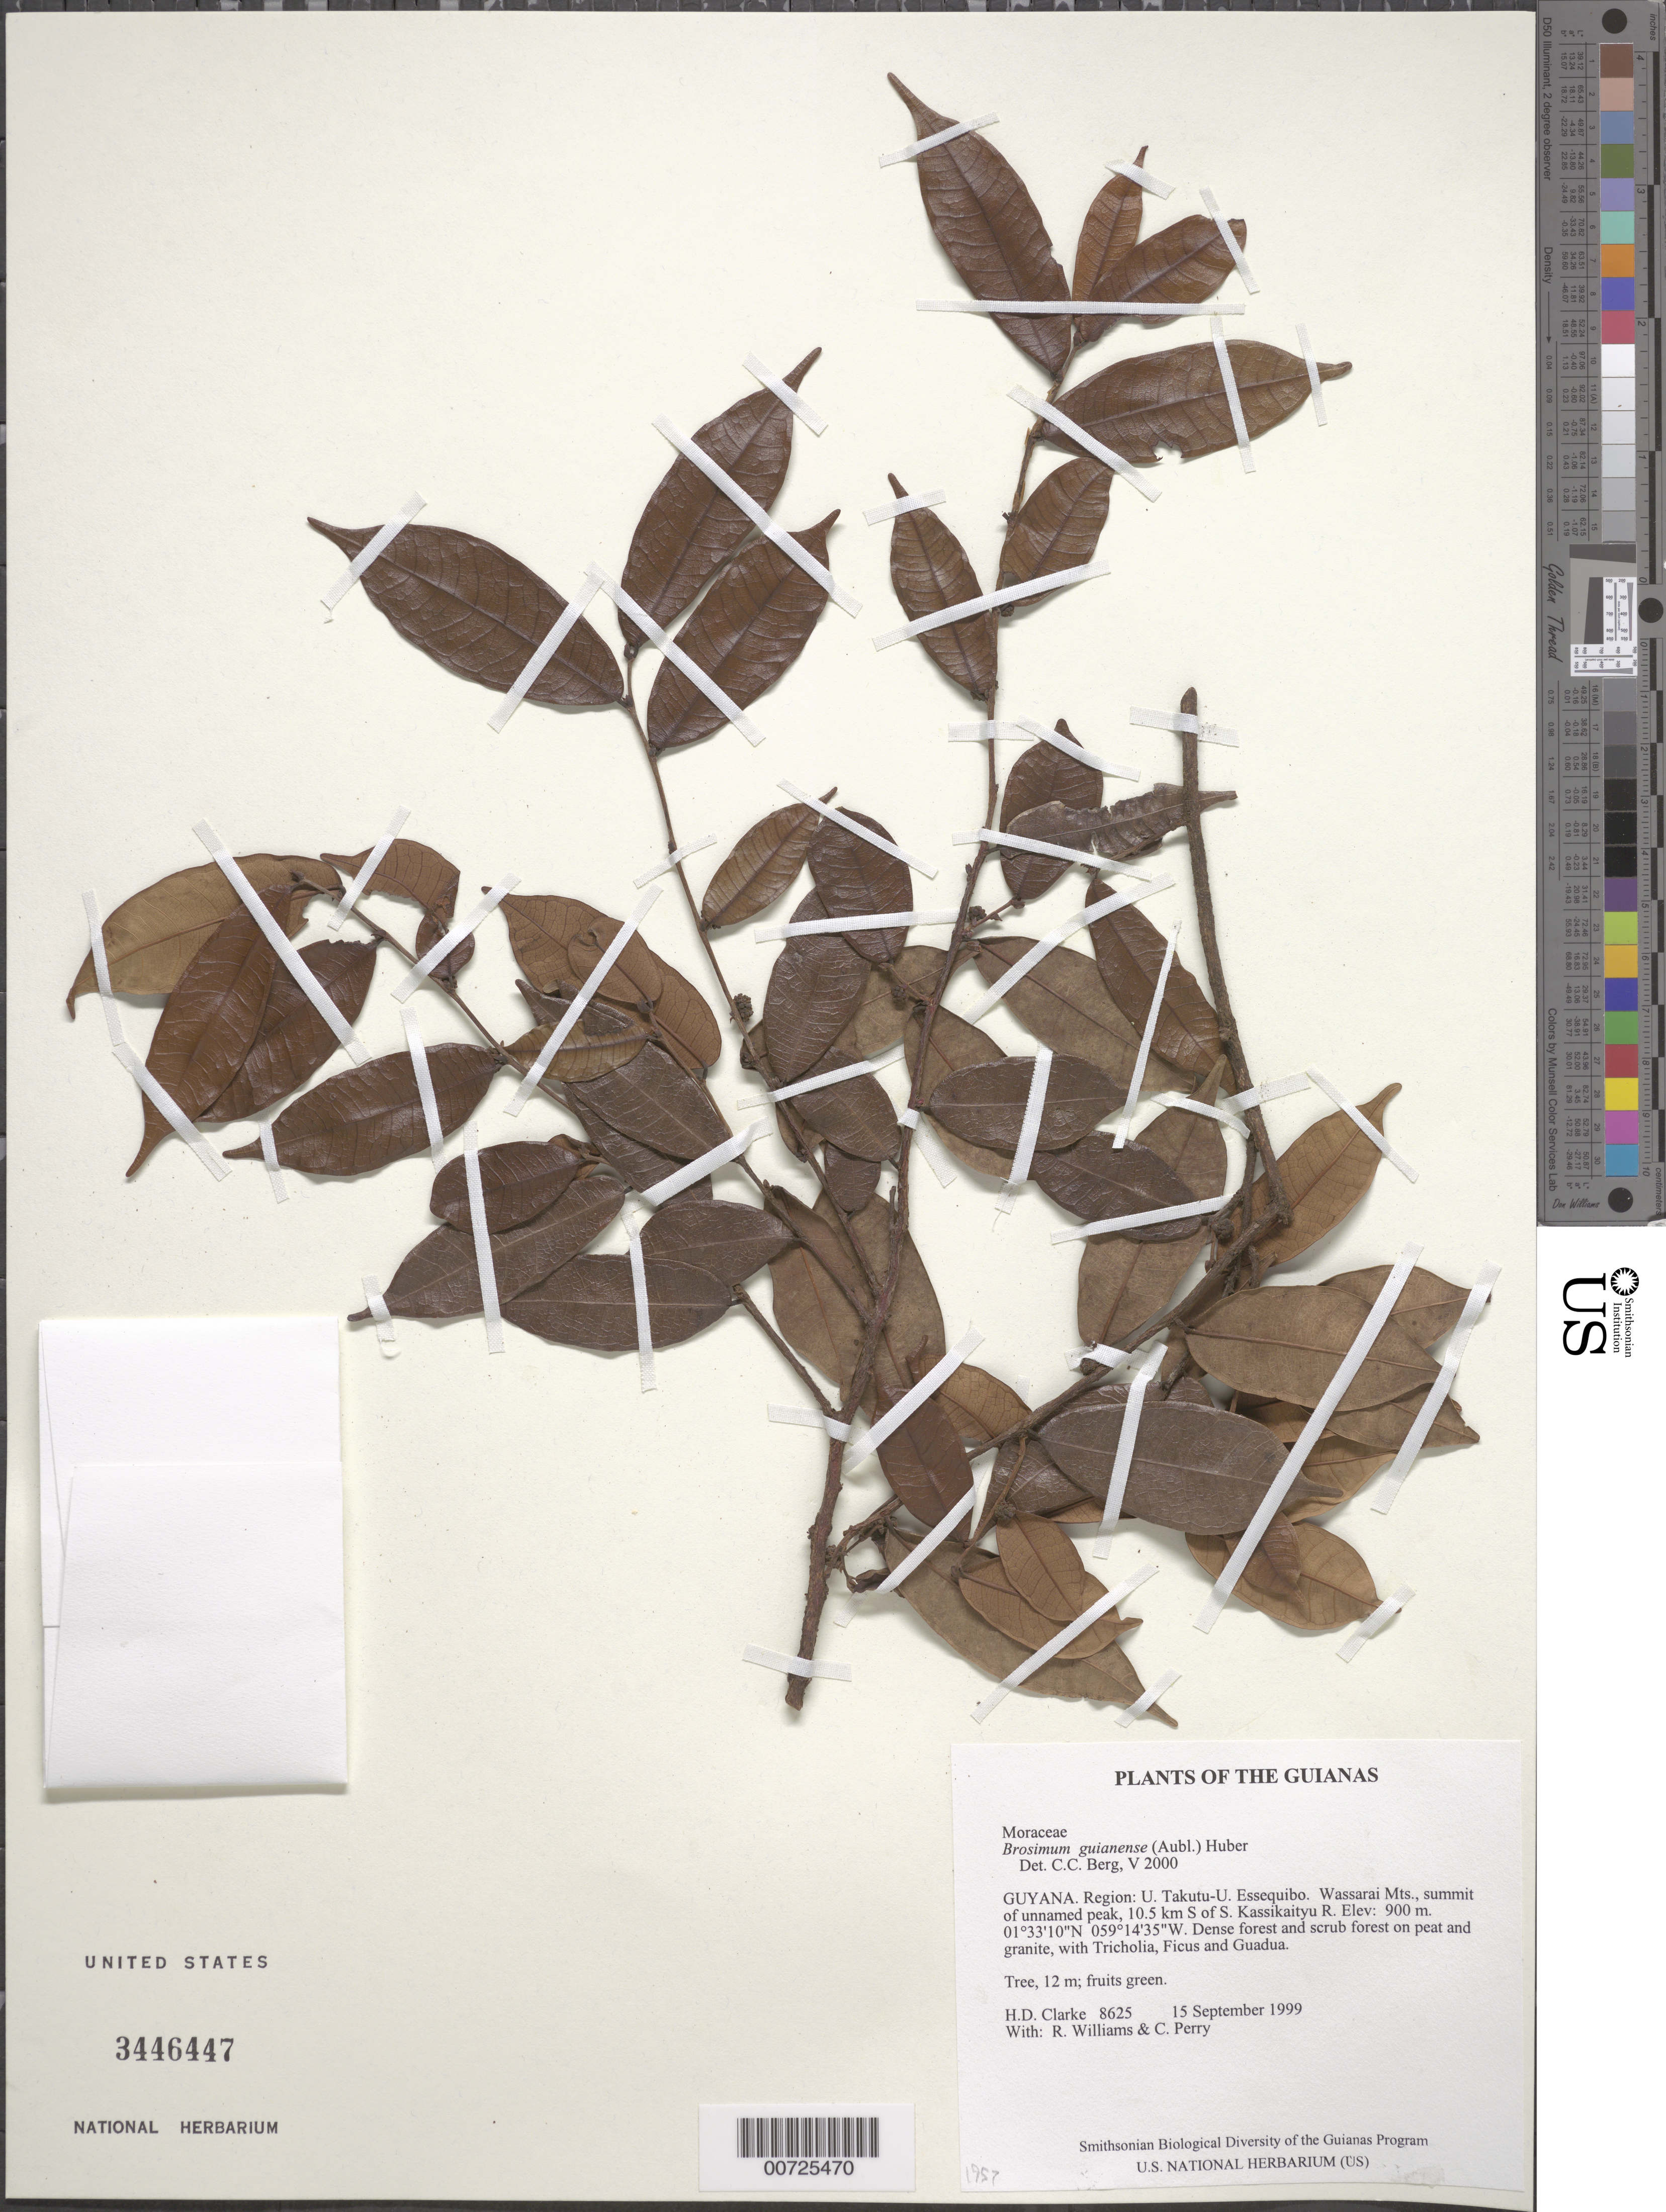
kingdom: Plantae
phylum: Tracheophyta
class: Magnoliopsida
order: Rosales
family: Moraceae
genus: Brosimum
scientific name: Brosimum guianense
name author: (Aubl.) Huber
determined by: Berg, C. C.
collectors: H. D. Clarke, R. Williams & C. Perry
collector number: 8625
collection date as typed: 15 September 1999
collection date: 1999-09-15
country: Guyana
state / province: U. Takutu-U. Essequibo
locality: Wassarai Mts., summit of unnamed peak, 10.5 km S of S. Kassikaityu R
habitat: Dense forest and scrub forest on peat and granite, with Tricholia, Ficus and Guadua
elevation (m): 900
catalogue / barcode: US 3446447